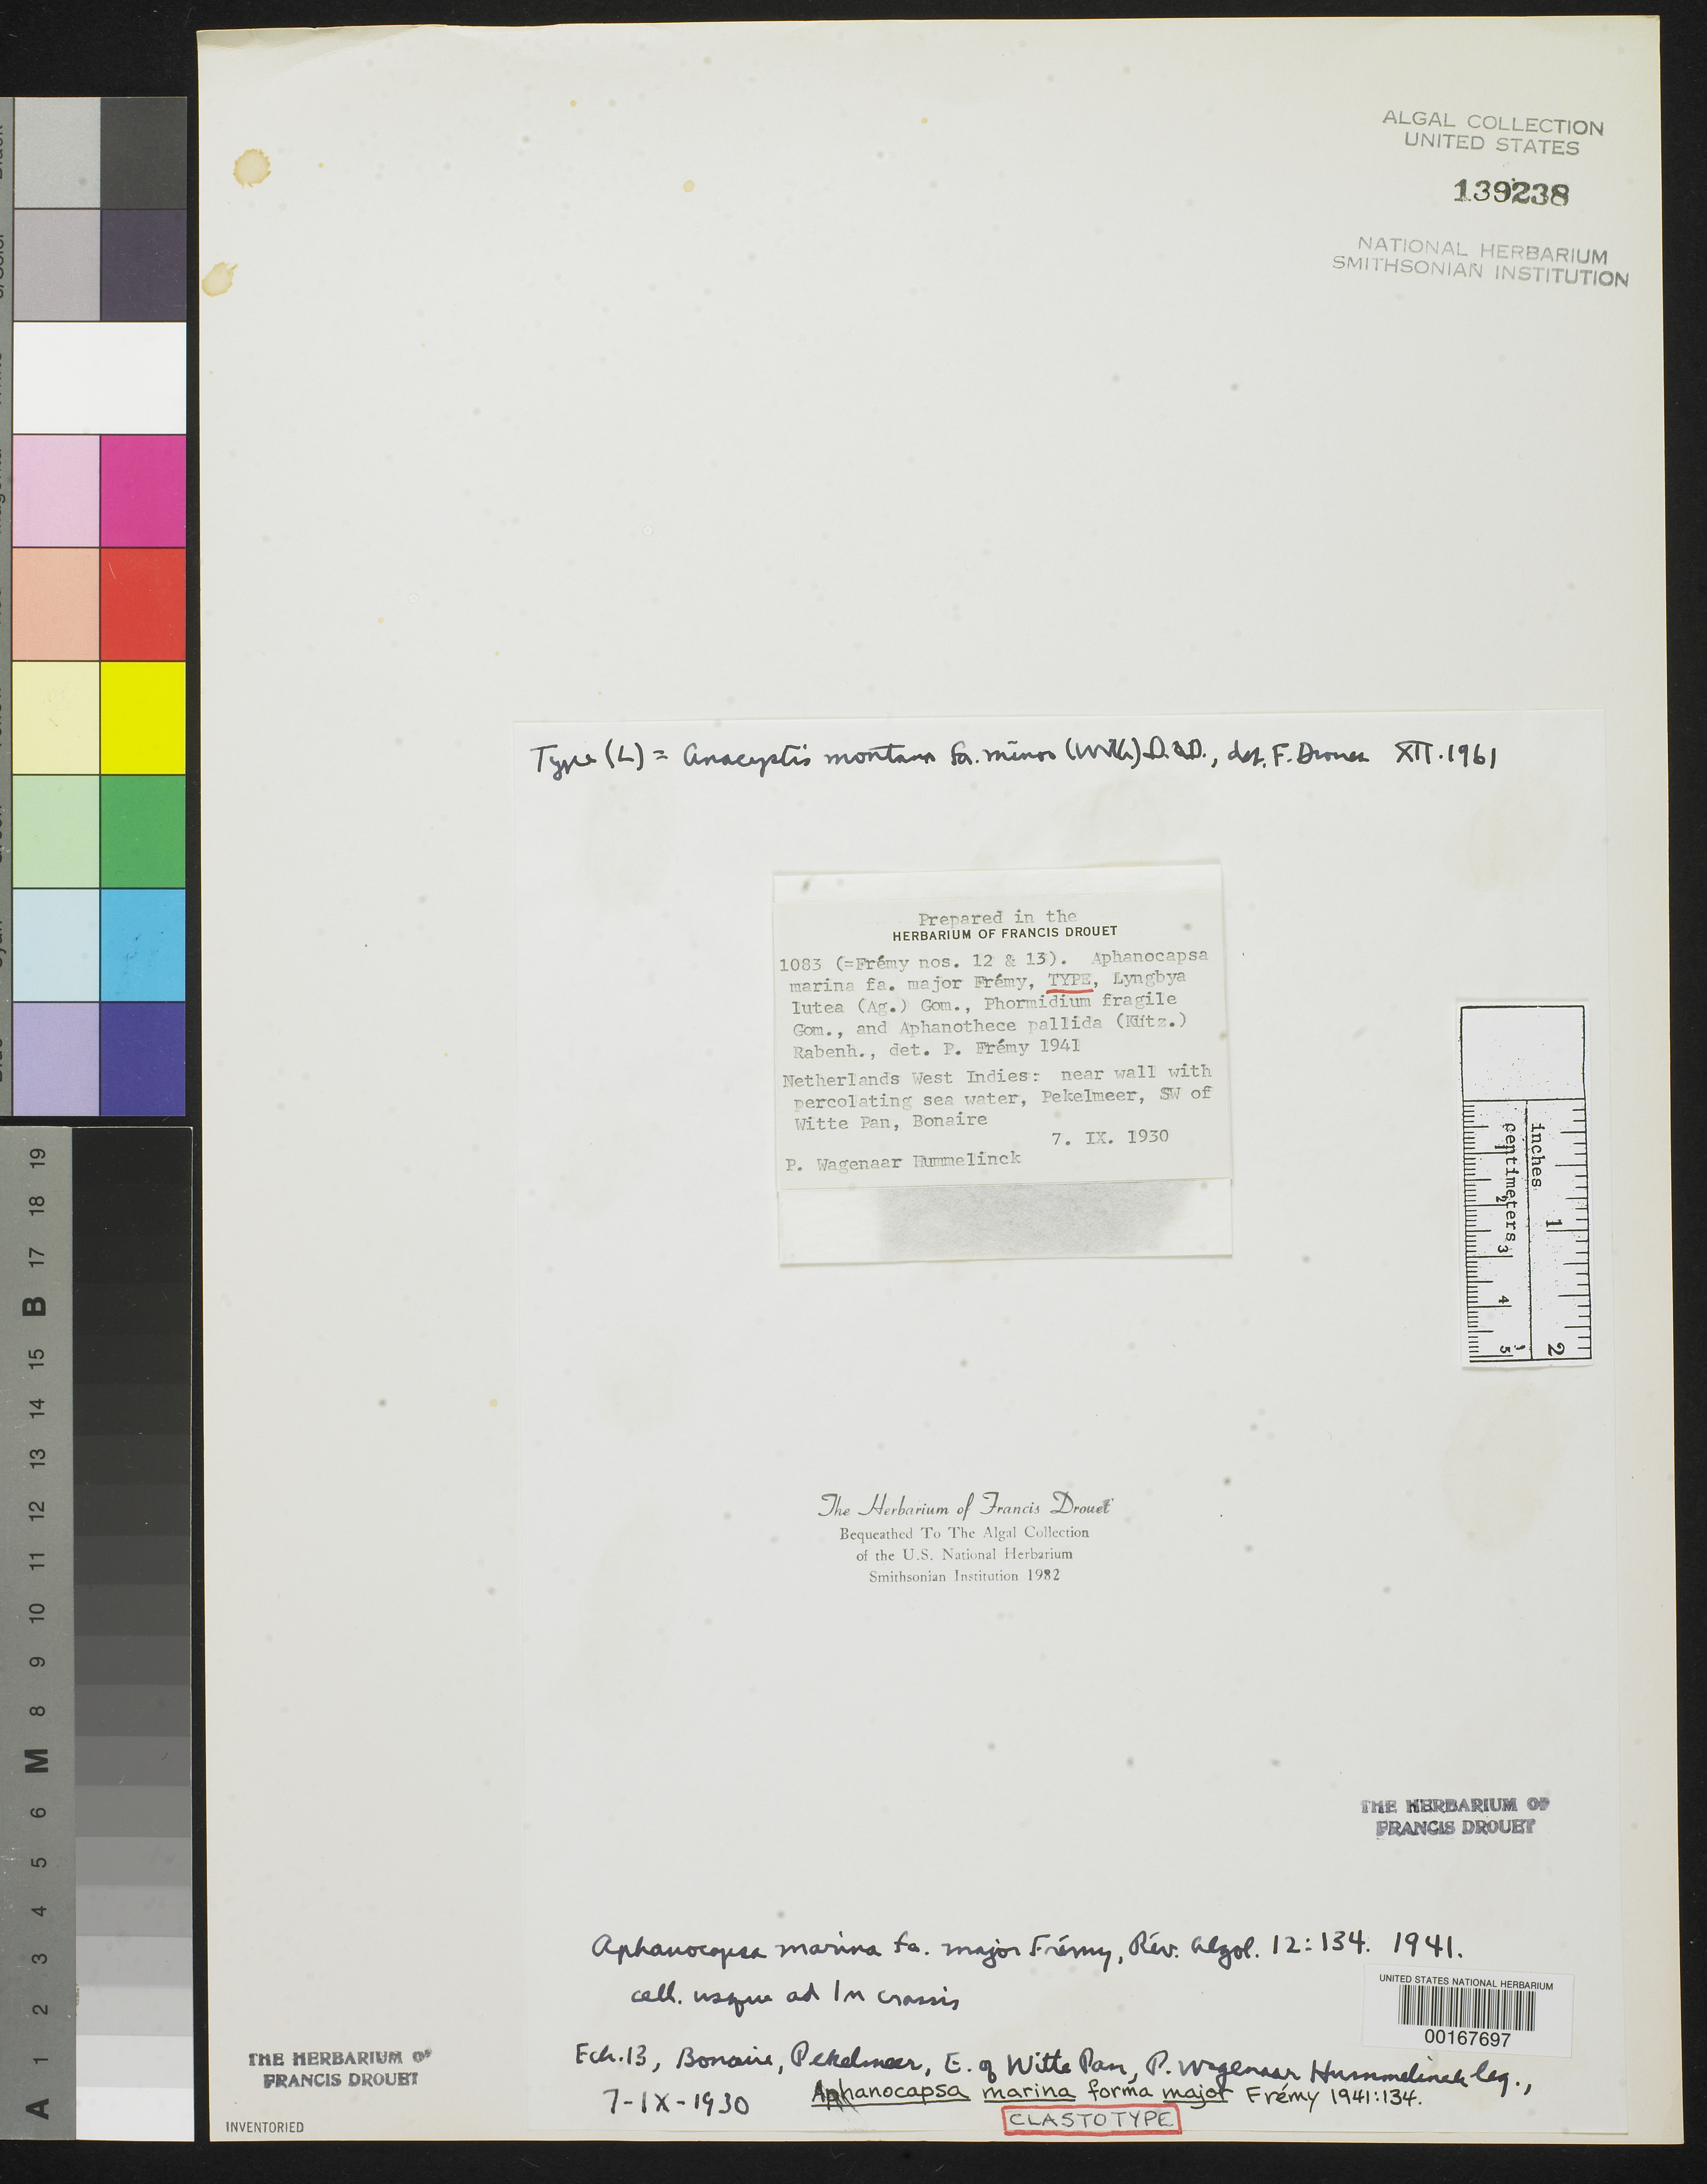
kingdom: Bacteria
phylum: Cyanobacteria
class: Cyanobacteriia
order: Synechococcales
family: Merismopediaceae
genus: Aphanocapsa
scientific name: Aphanocapsa marina f. major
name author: Frémy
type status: Clastotype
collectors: P. Hummelinck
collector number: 1083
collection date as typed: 07 Sep 1930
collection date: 1930-09-07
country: Netherlands Antilles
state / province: ABC Islands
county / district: Bonaire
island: Bonaire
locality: Pekelmeer, southwest of Witte Pan.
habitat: Near wall with percolating sea water.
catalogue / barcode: US 139238